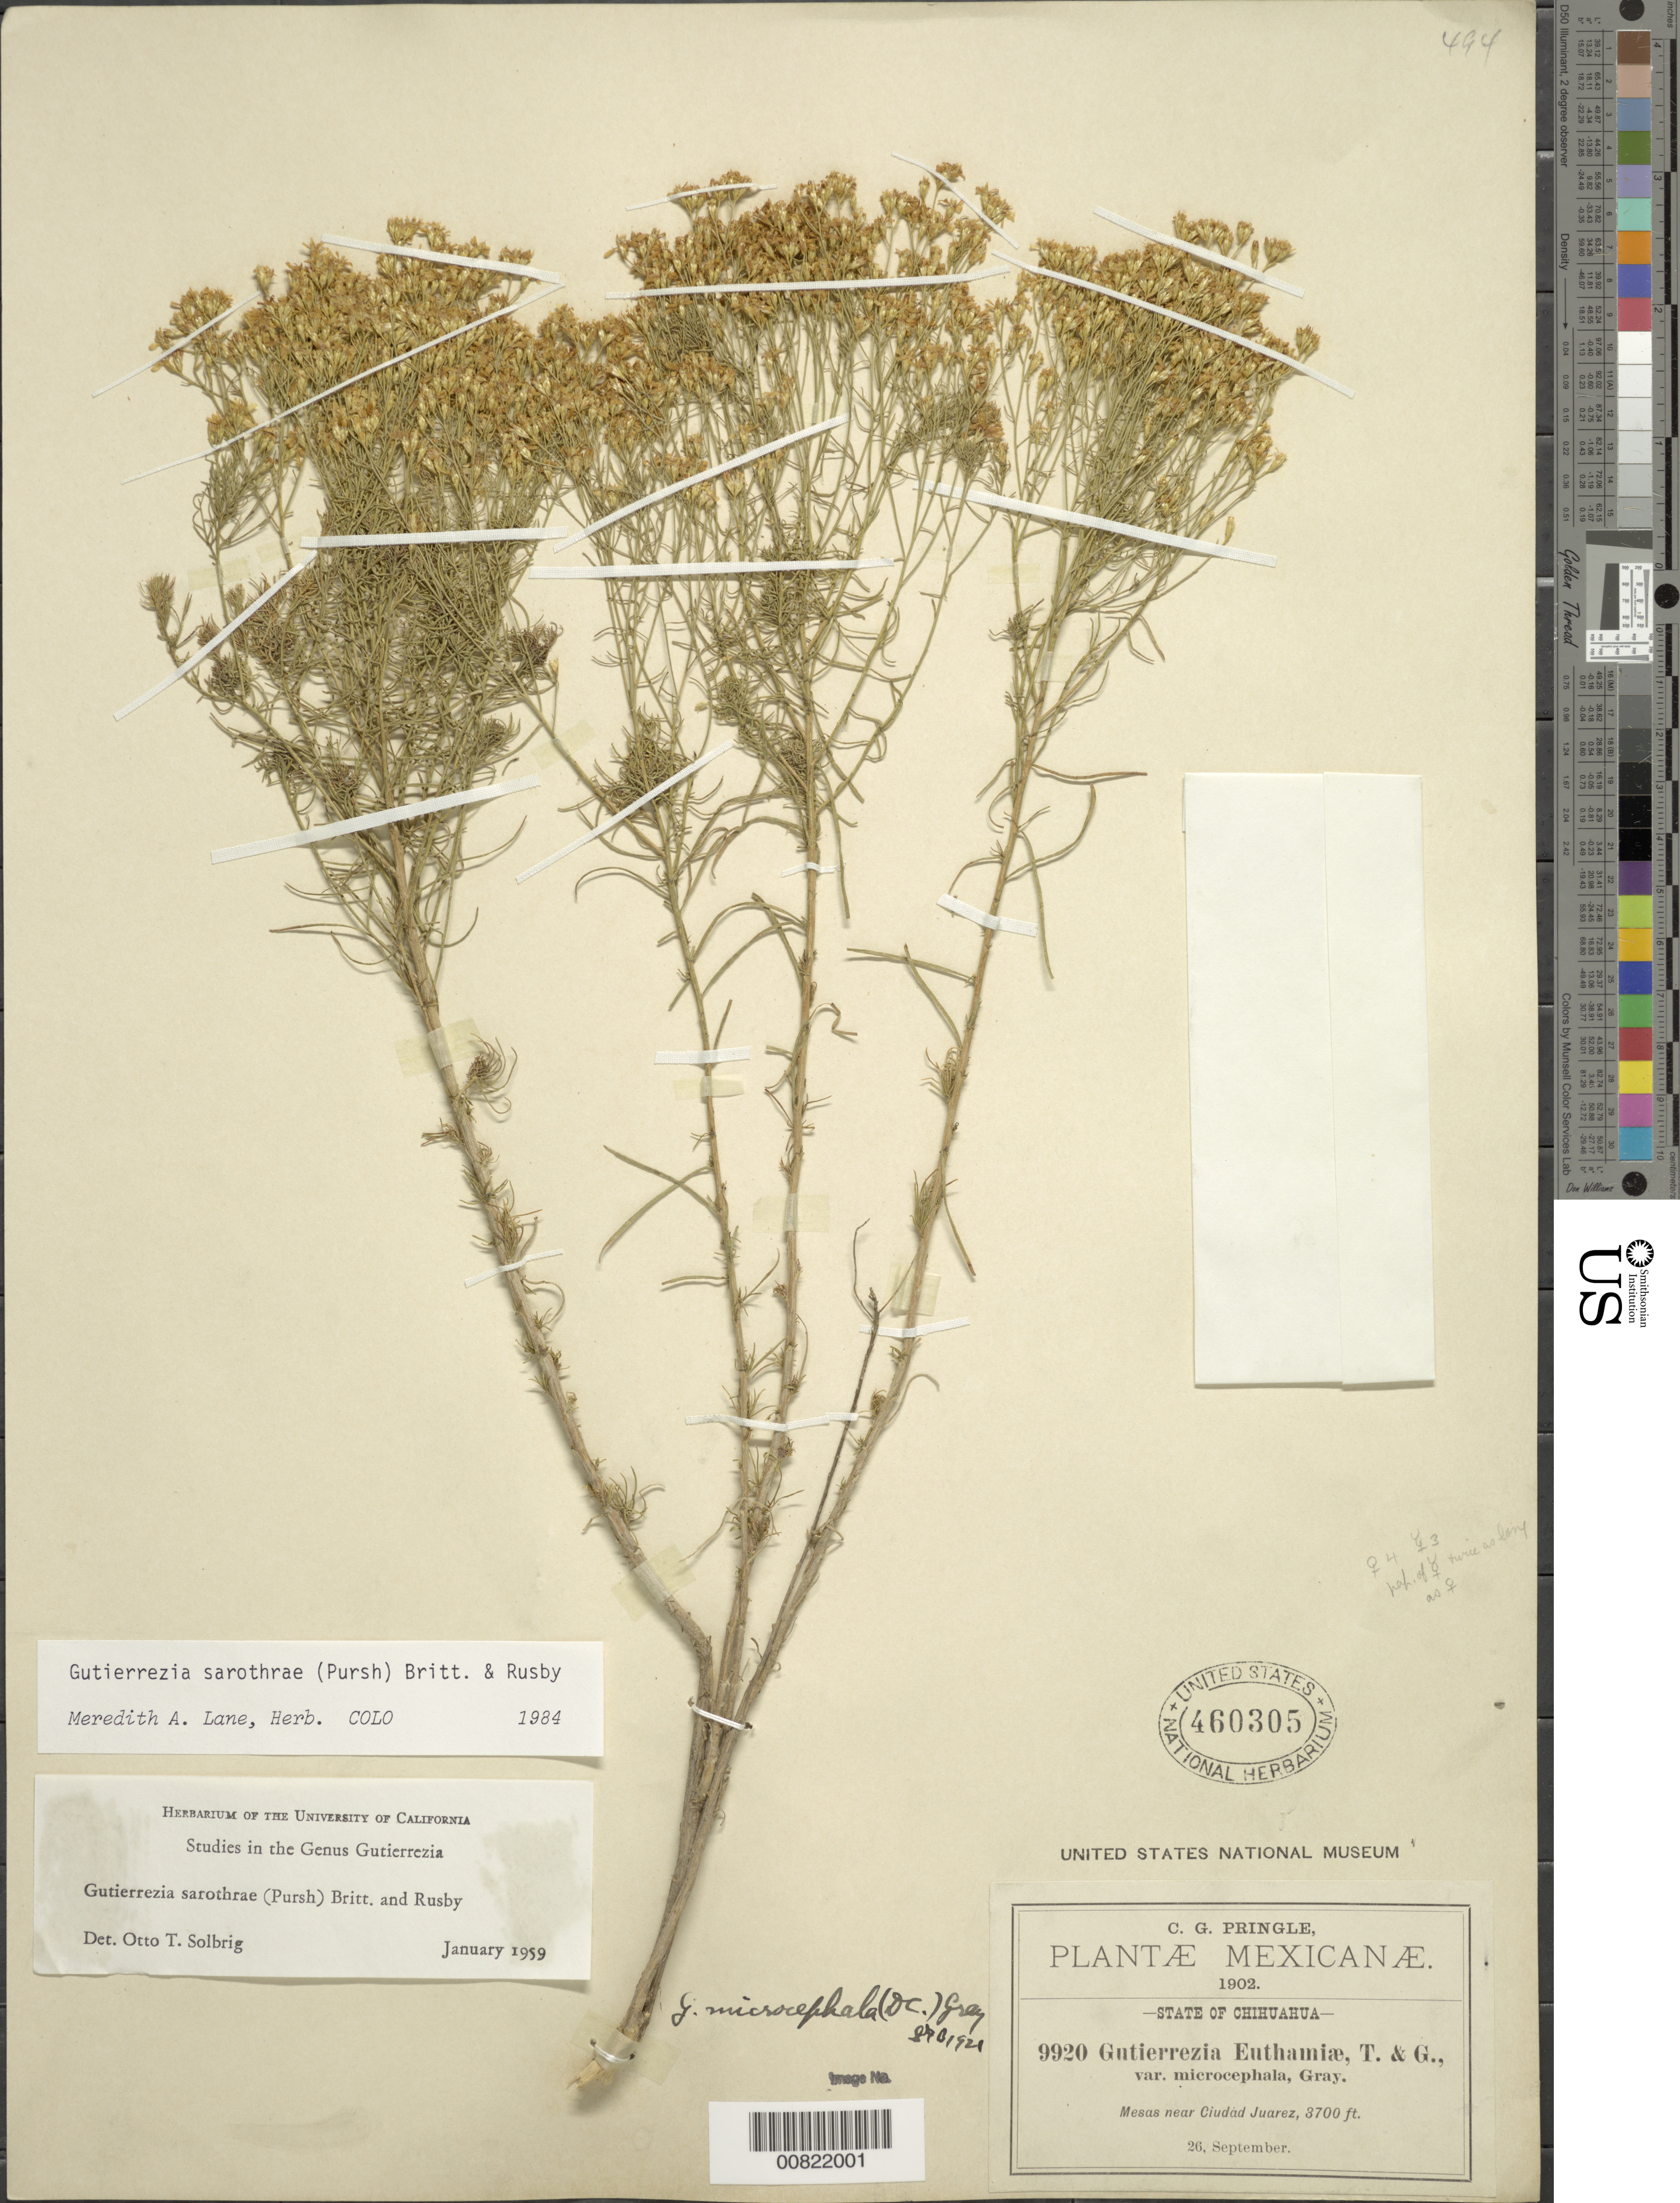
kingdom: Plantae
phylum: Tracheophyta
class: Magnoliopsida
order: Asterales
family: Asteraceae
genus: Gutierrezia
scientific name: Gutierrezia sarothrae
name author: (Pursh) Britton & Rusby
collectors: C. G. Pringle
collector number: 9920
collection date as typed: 26 Sep 1902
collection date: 1902-09-26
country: Mexico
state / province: Chihuahua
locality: Mesas near Ciudad Juárez, Chihuahua.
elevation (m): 1128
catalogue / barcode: US 460305